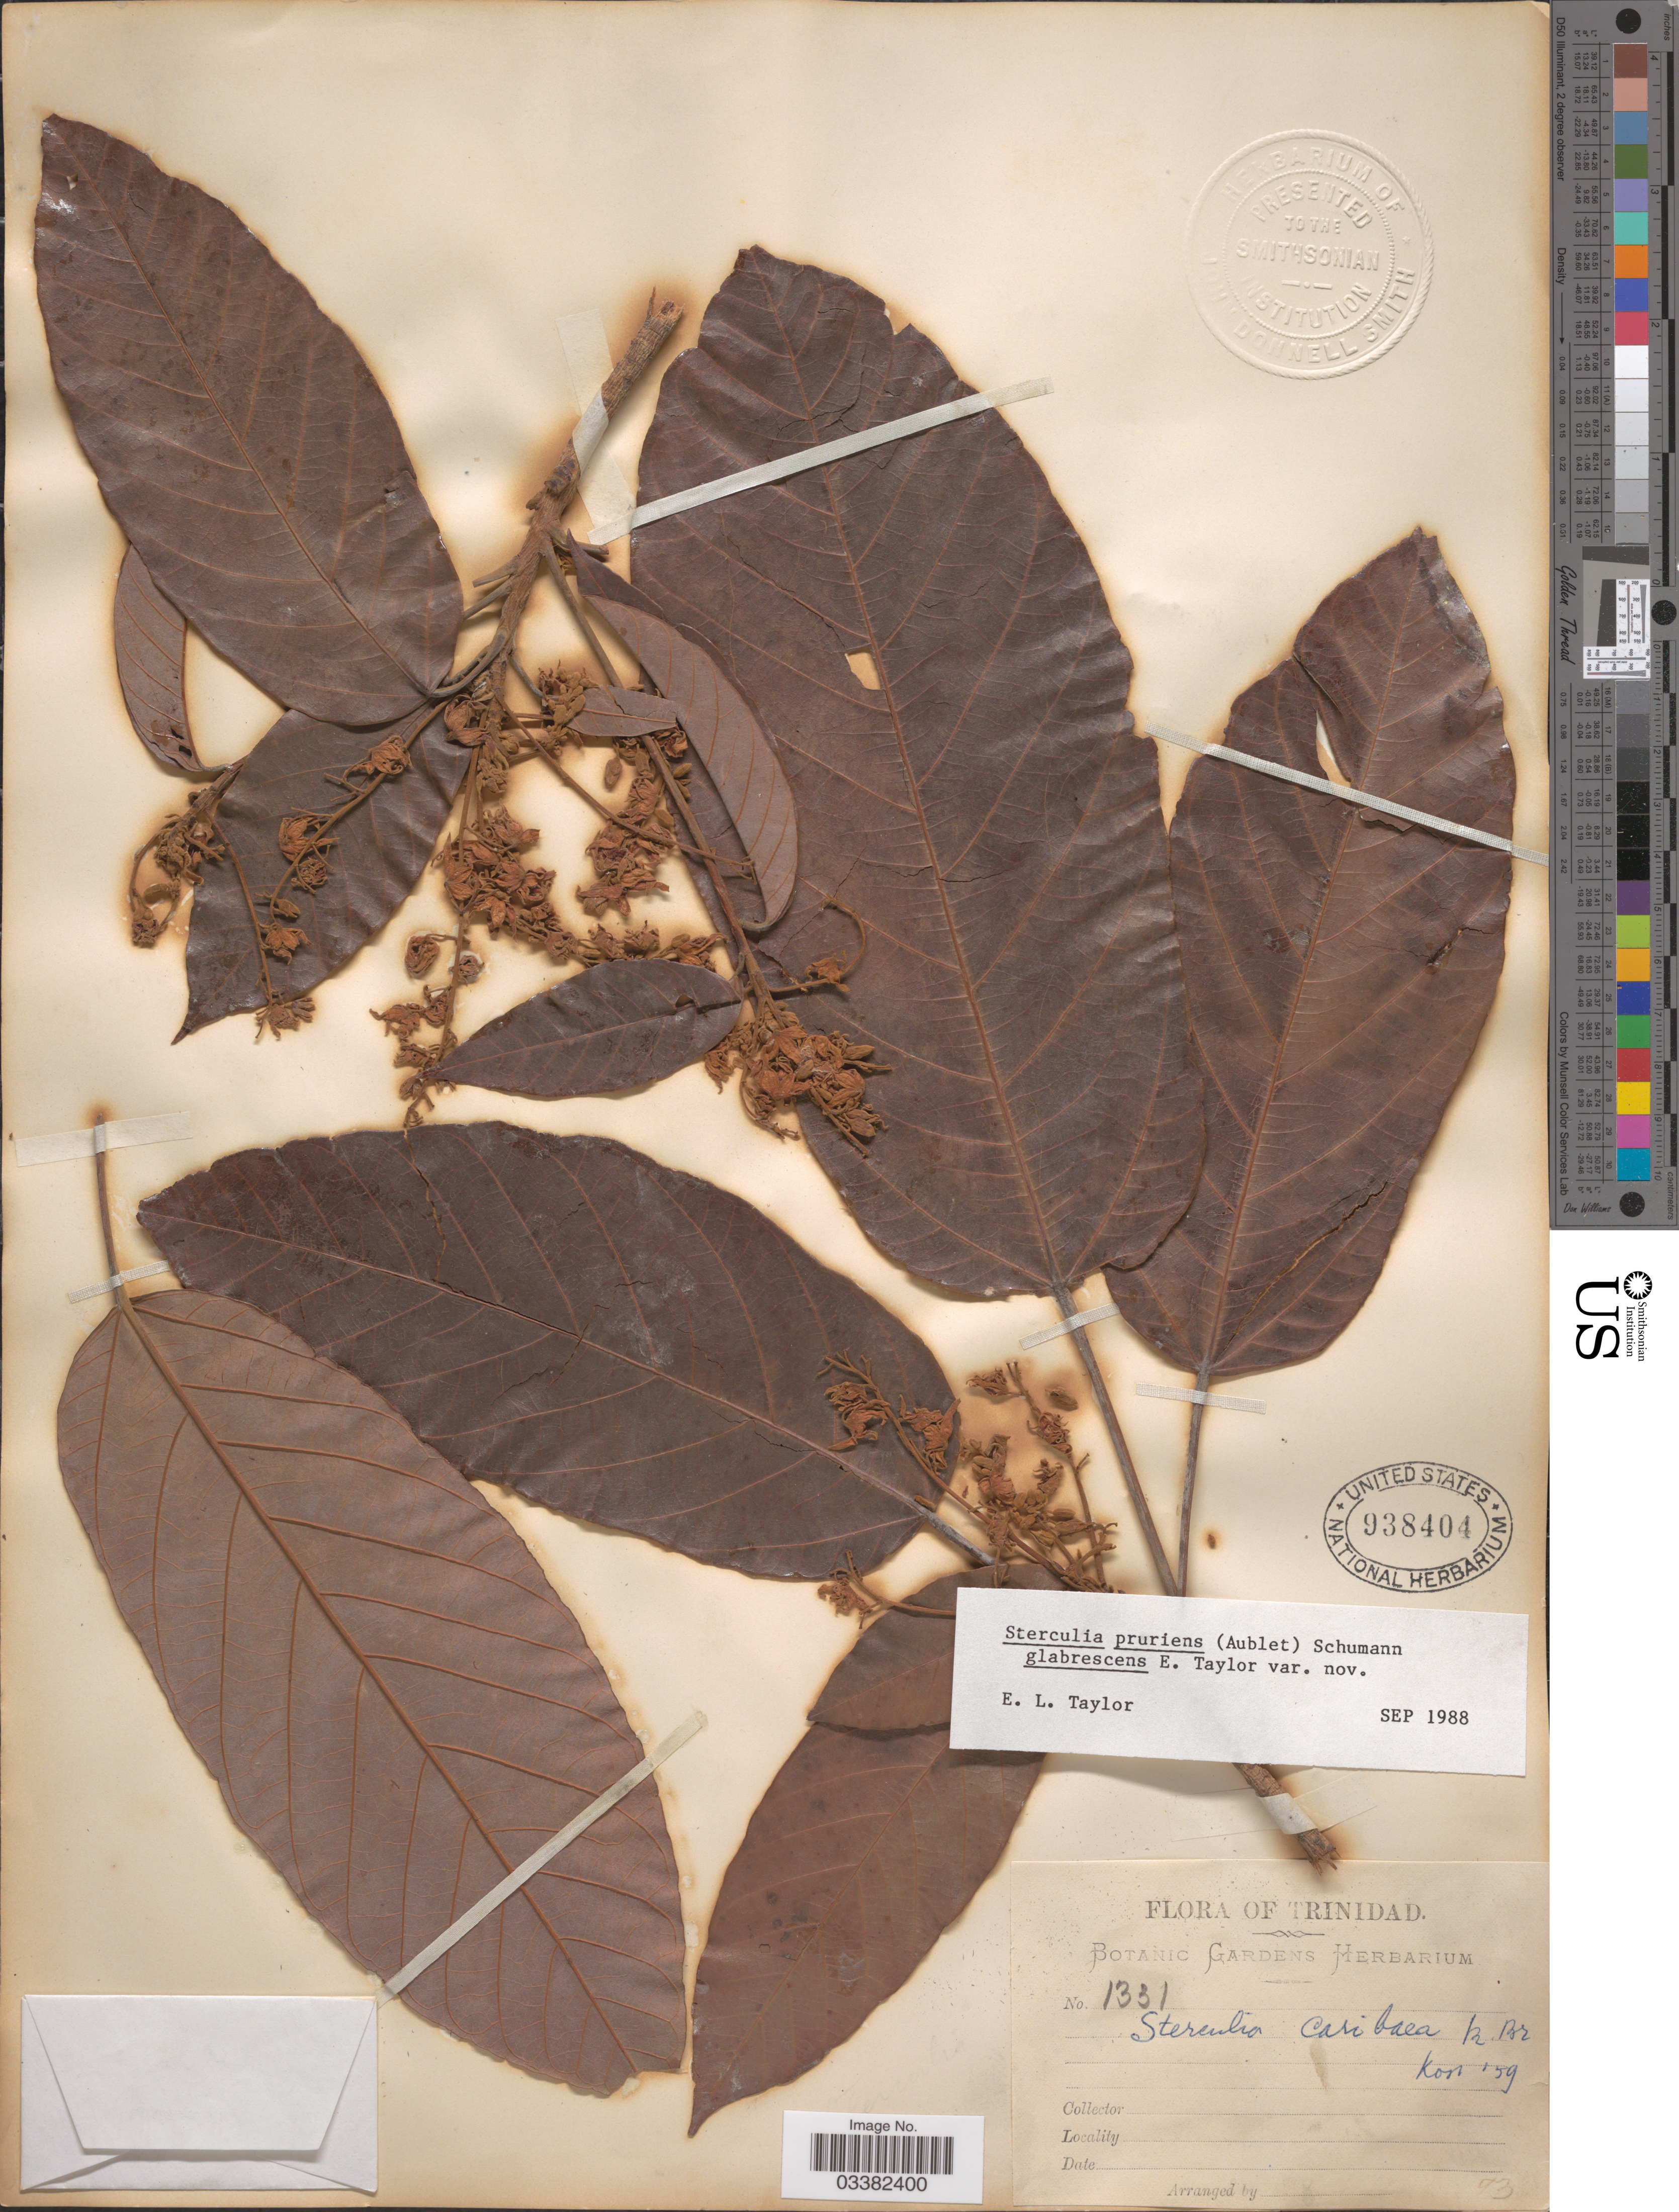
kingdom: Plantae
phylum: Tracheophyta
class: Magnoliopsida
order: Malvales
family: Malvaceae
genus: Sterculia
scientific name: Sterculia pruriens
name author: (Aubl.) K. Schum.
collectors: ex herb. Botanic Gardens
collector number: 1331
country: Trinidad and Tobago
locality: Trinidad.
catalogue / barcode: US 938404